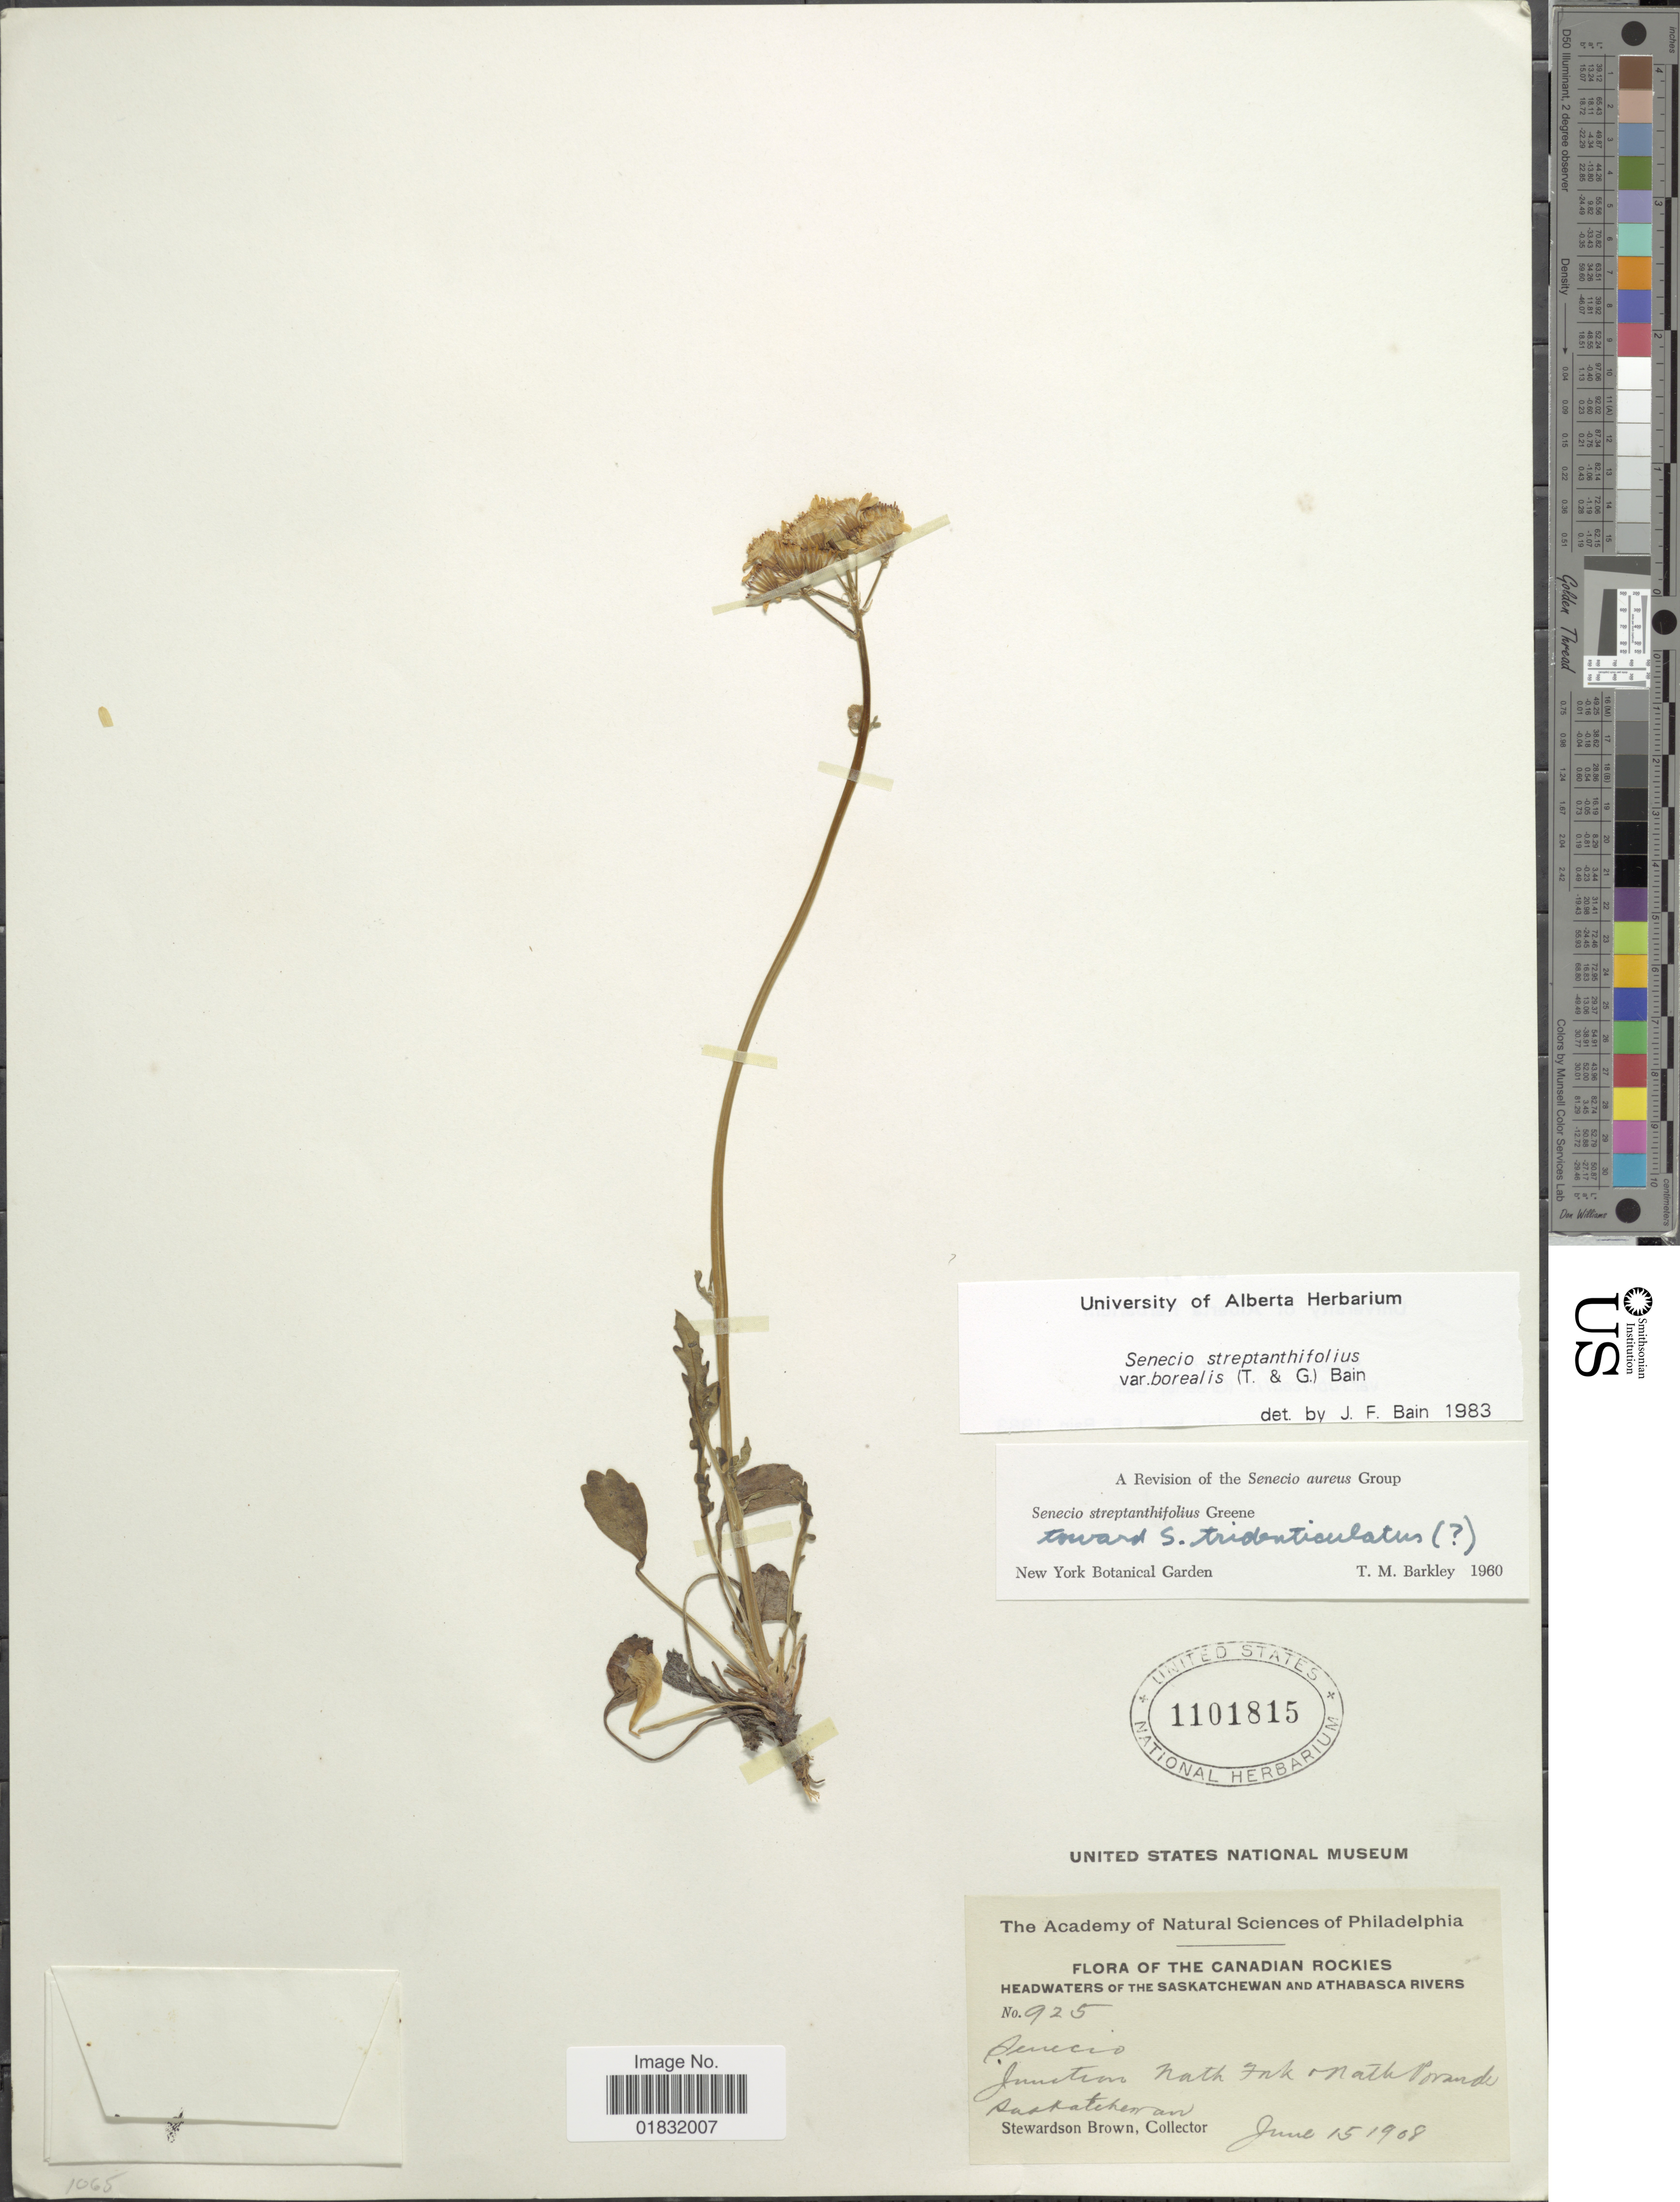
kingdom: Plantae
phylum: Tracheophyta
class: Magnoliopsida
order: Asterales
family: Asteraceae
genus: Packera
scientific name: Packera streptanthifolia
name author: (Greene) W.A. Weber & Á. Löve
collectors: S. Brown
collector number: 925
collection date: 1908-06-15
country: Canada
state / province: Saskatchewan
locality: The Canadian Rockies, Headwaters of the Saskatchewan at Athabasca Rivers, Junction North Fork North Porande, Saskatchewan [interpreted]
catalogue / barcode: US 1101815